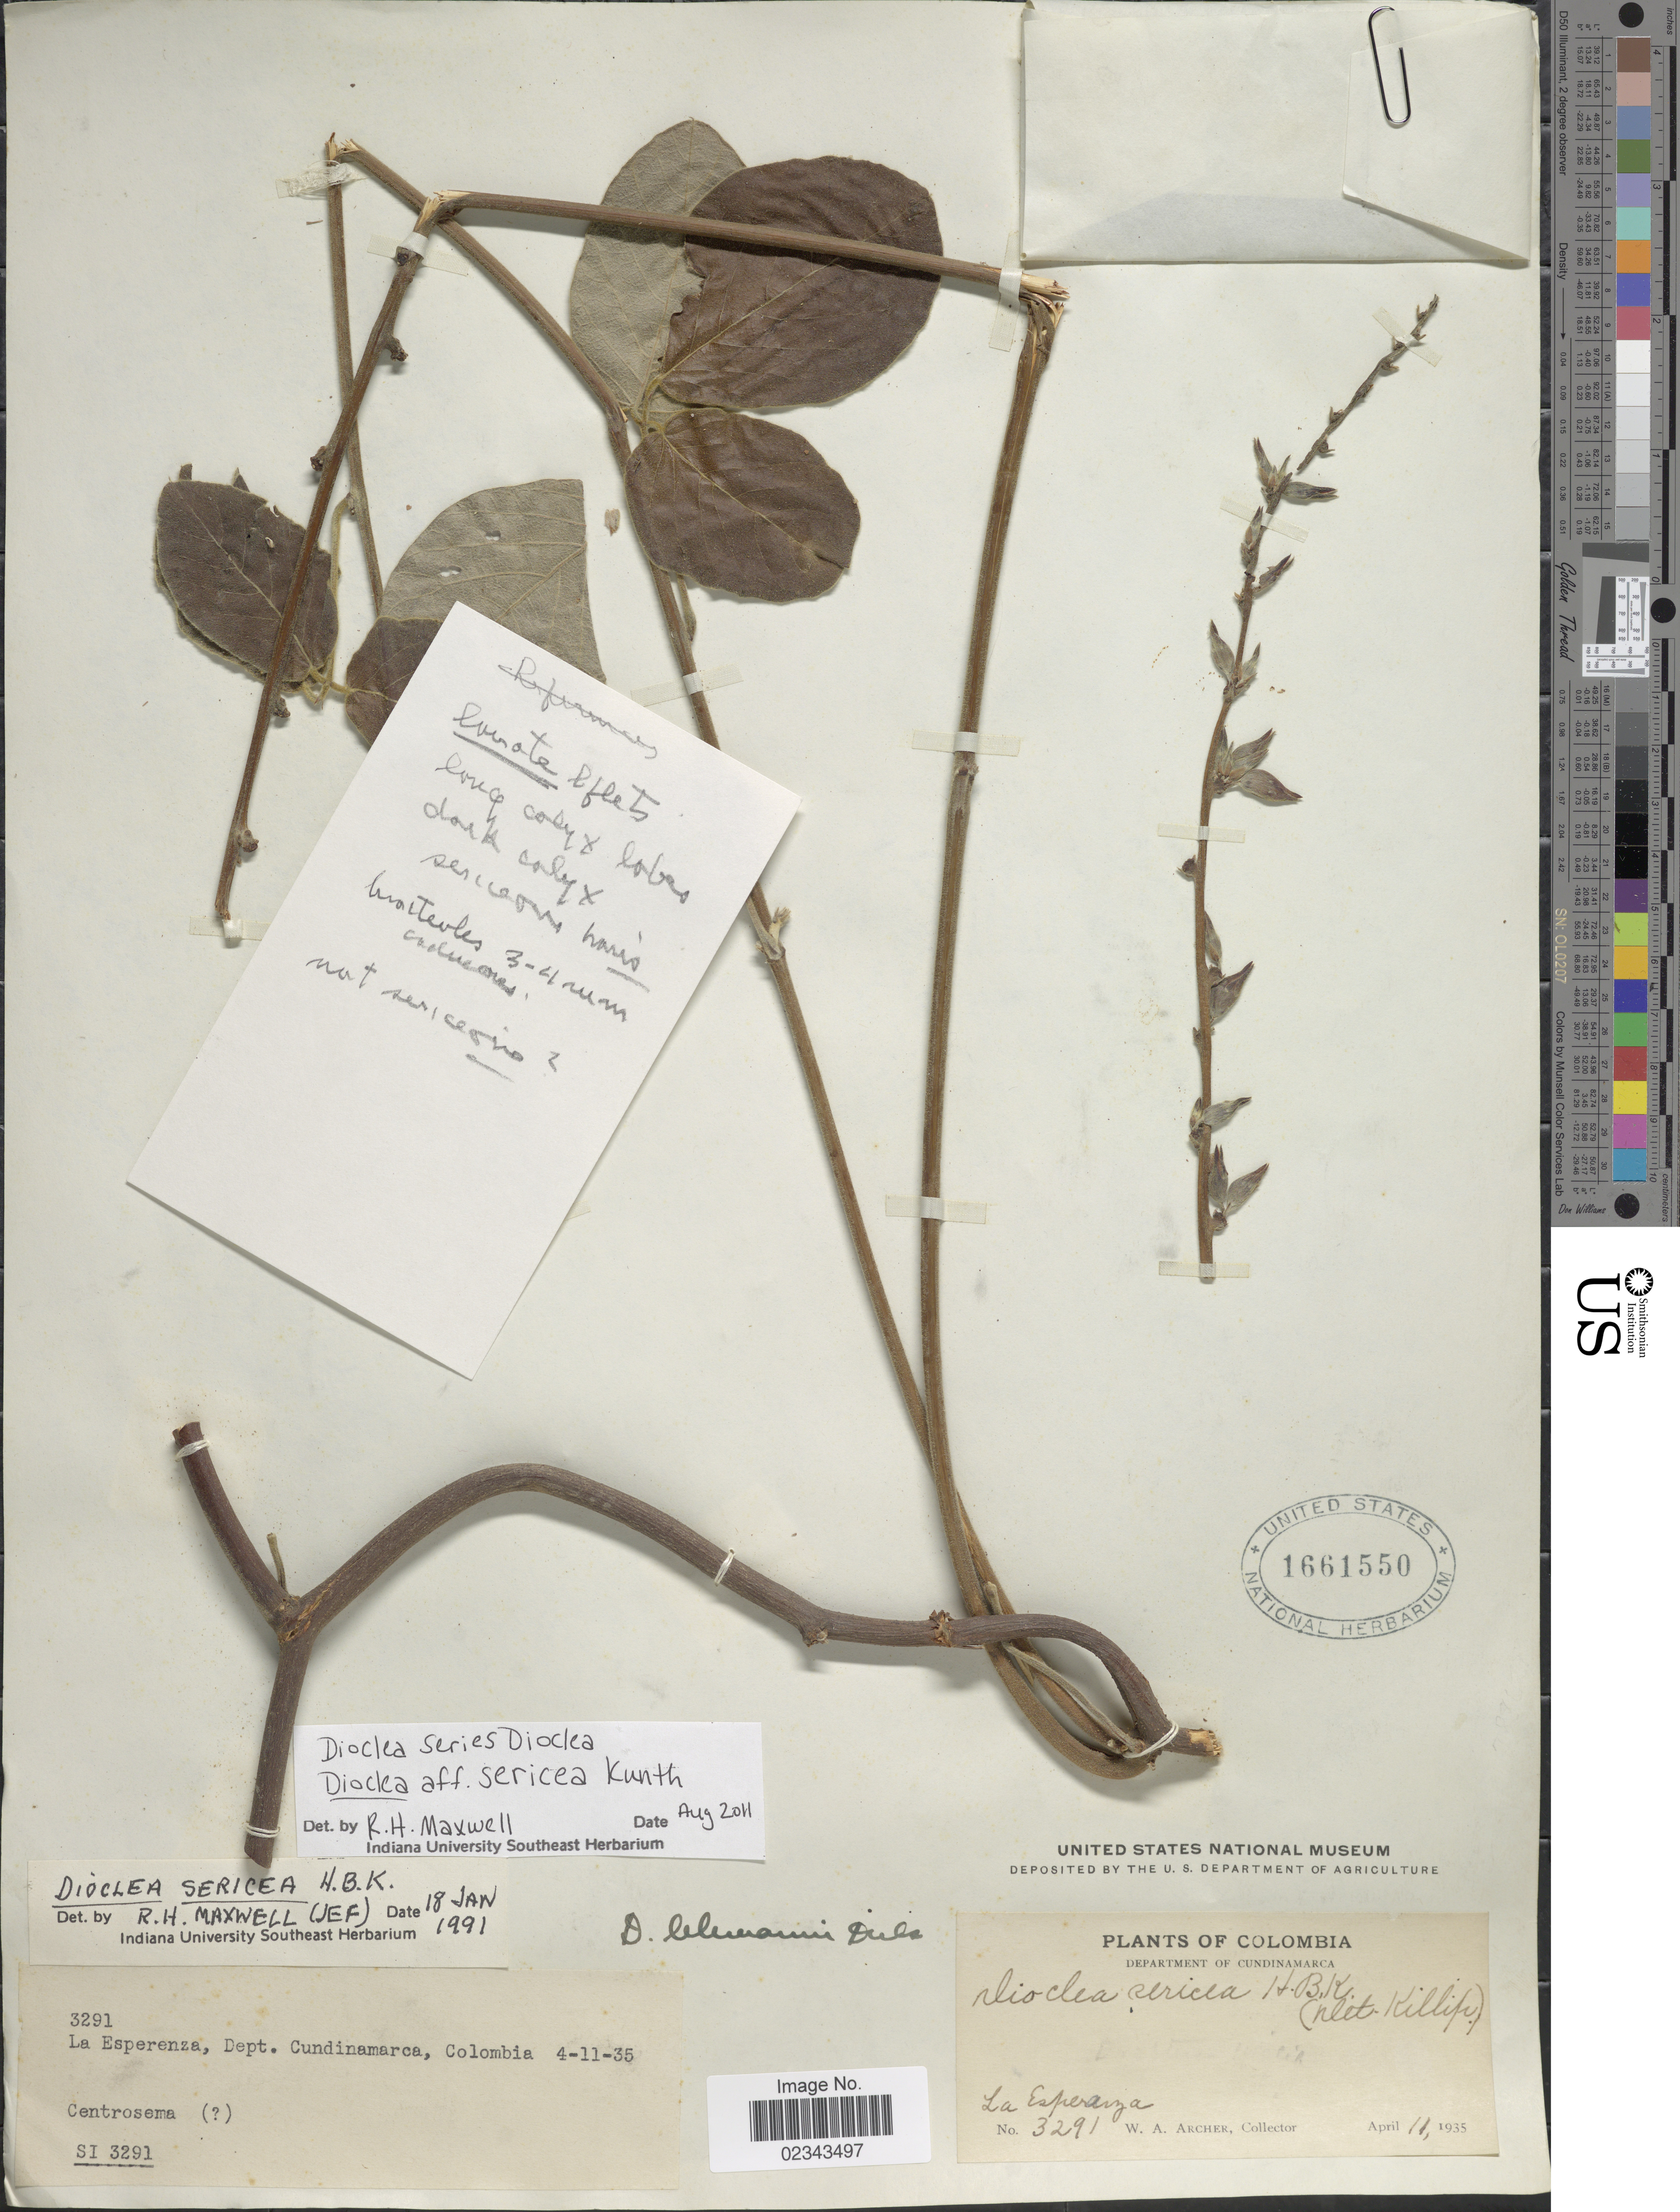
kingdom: Plantae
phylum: Tracheophyta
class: Magnoliopsida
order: Fabales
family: Fabaceae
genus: Dioclea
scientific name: Dioclea sericea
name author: Kunth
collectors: W. A. Archer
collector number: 3291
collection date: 1935-04-11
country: Colombia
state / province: Cundinamarca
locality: La Esperanza.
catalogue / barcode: US 1661550